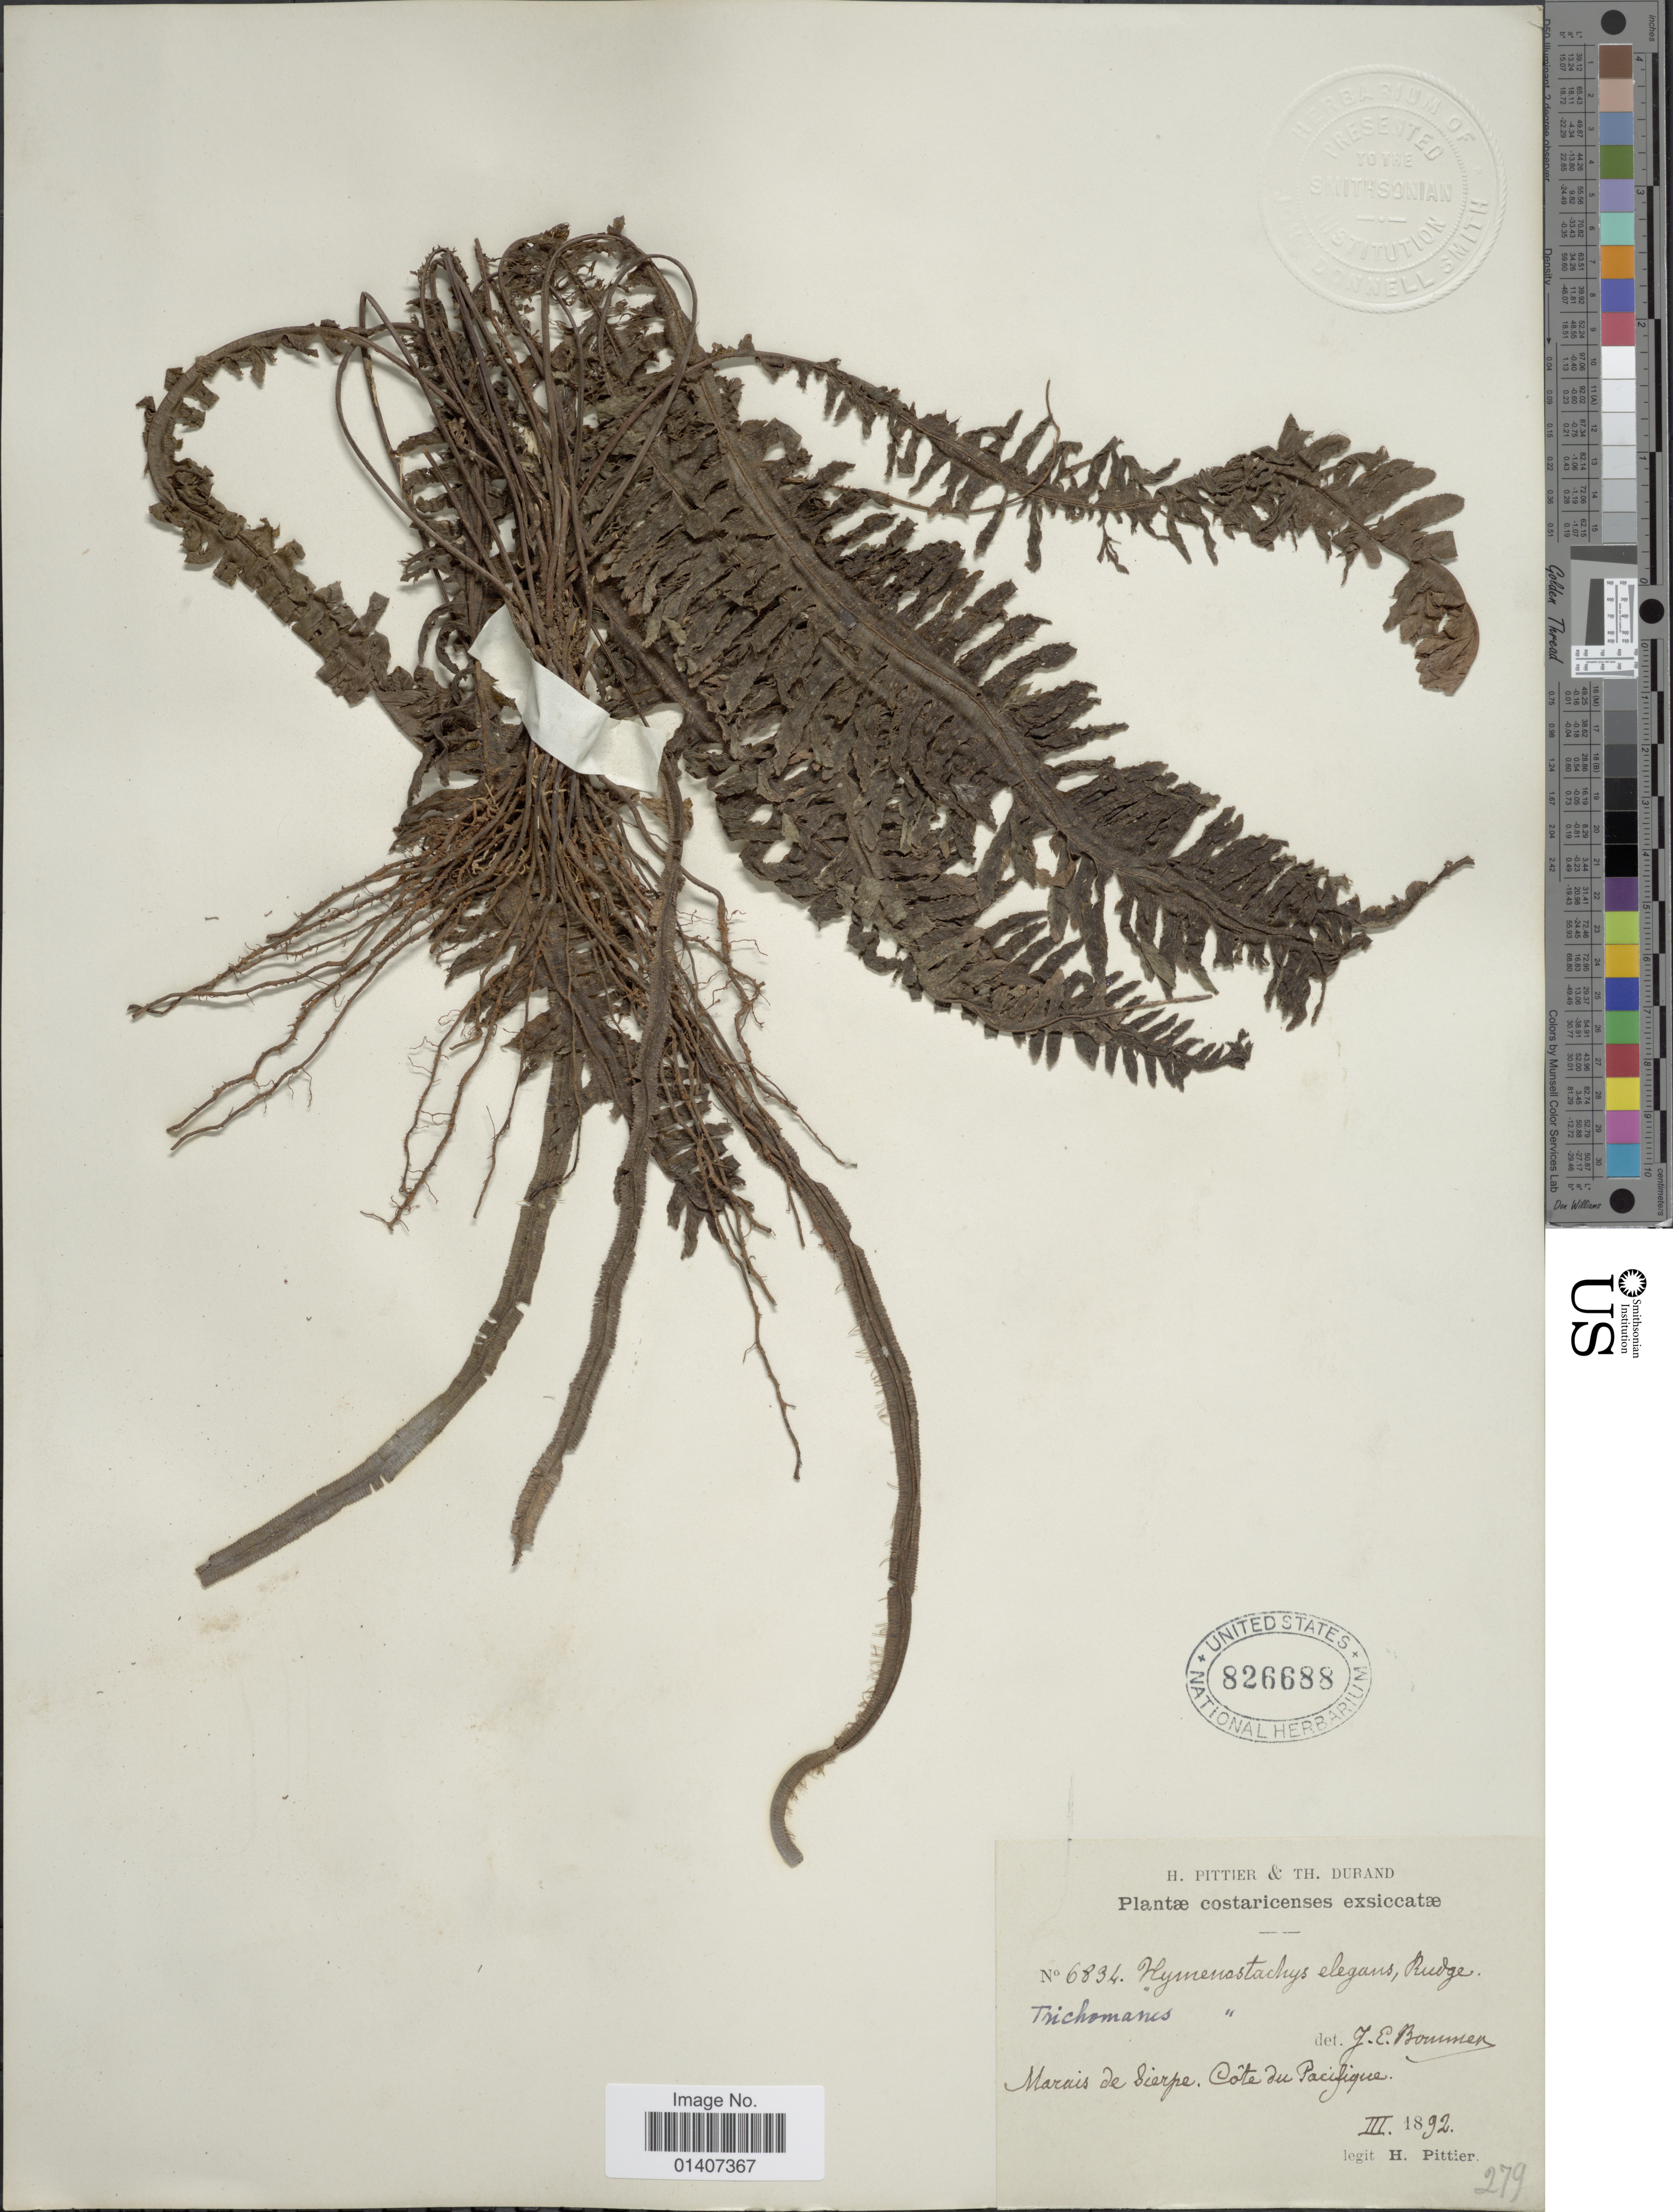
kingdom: Plantae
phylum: Tracheophyta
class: Polypodiopsida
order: Hymenophyllales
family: Hymenophyllaceae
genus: Trichomanes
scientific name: Trichomanes diversifrons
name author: (Bory) Mett. ex Sadeb.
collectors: H. F. Pittier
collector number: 6834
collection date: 1892-03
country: Costa Rica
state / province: Puntarenas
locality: Sierpe, Pacific coast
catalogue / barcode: US 826688